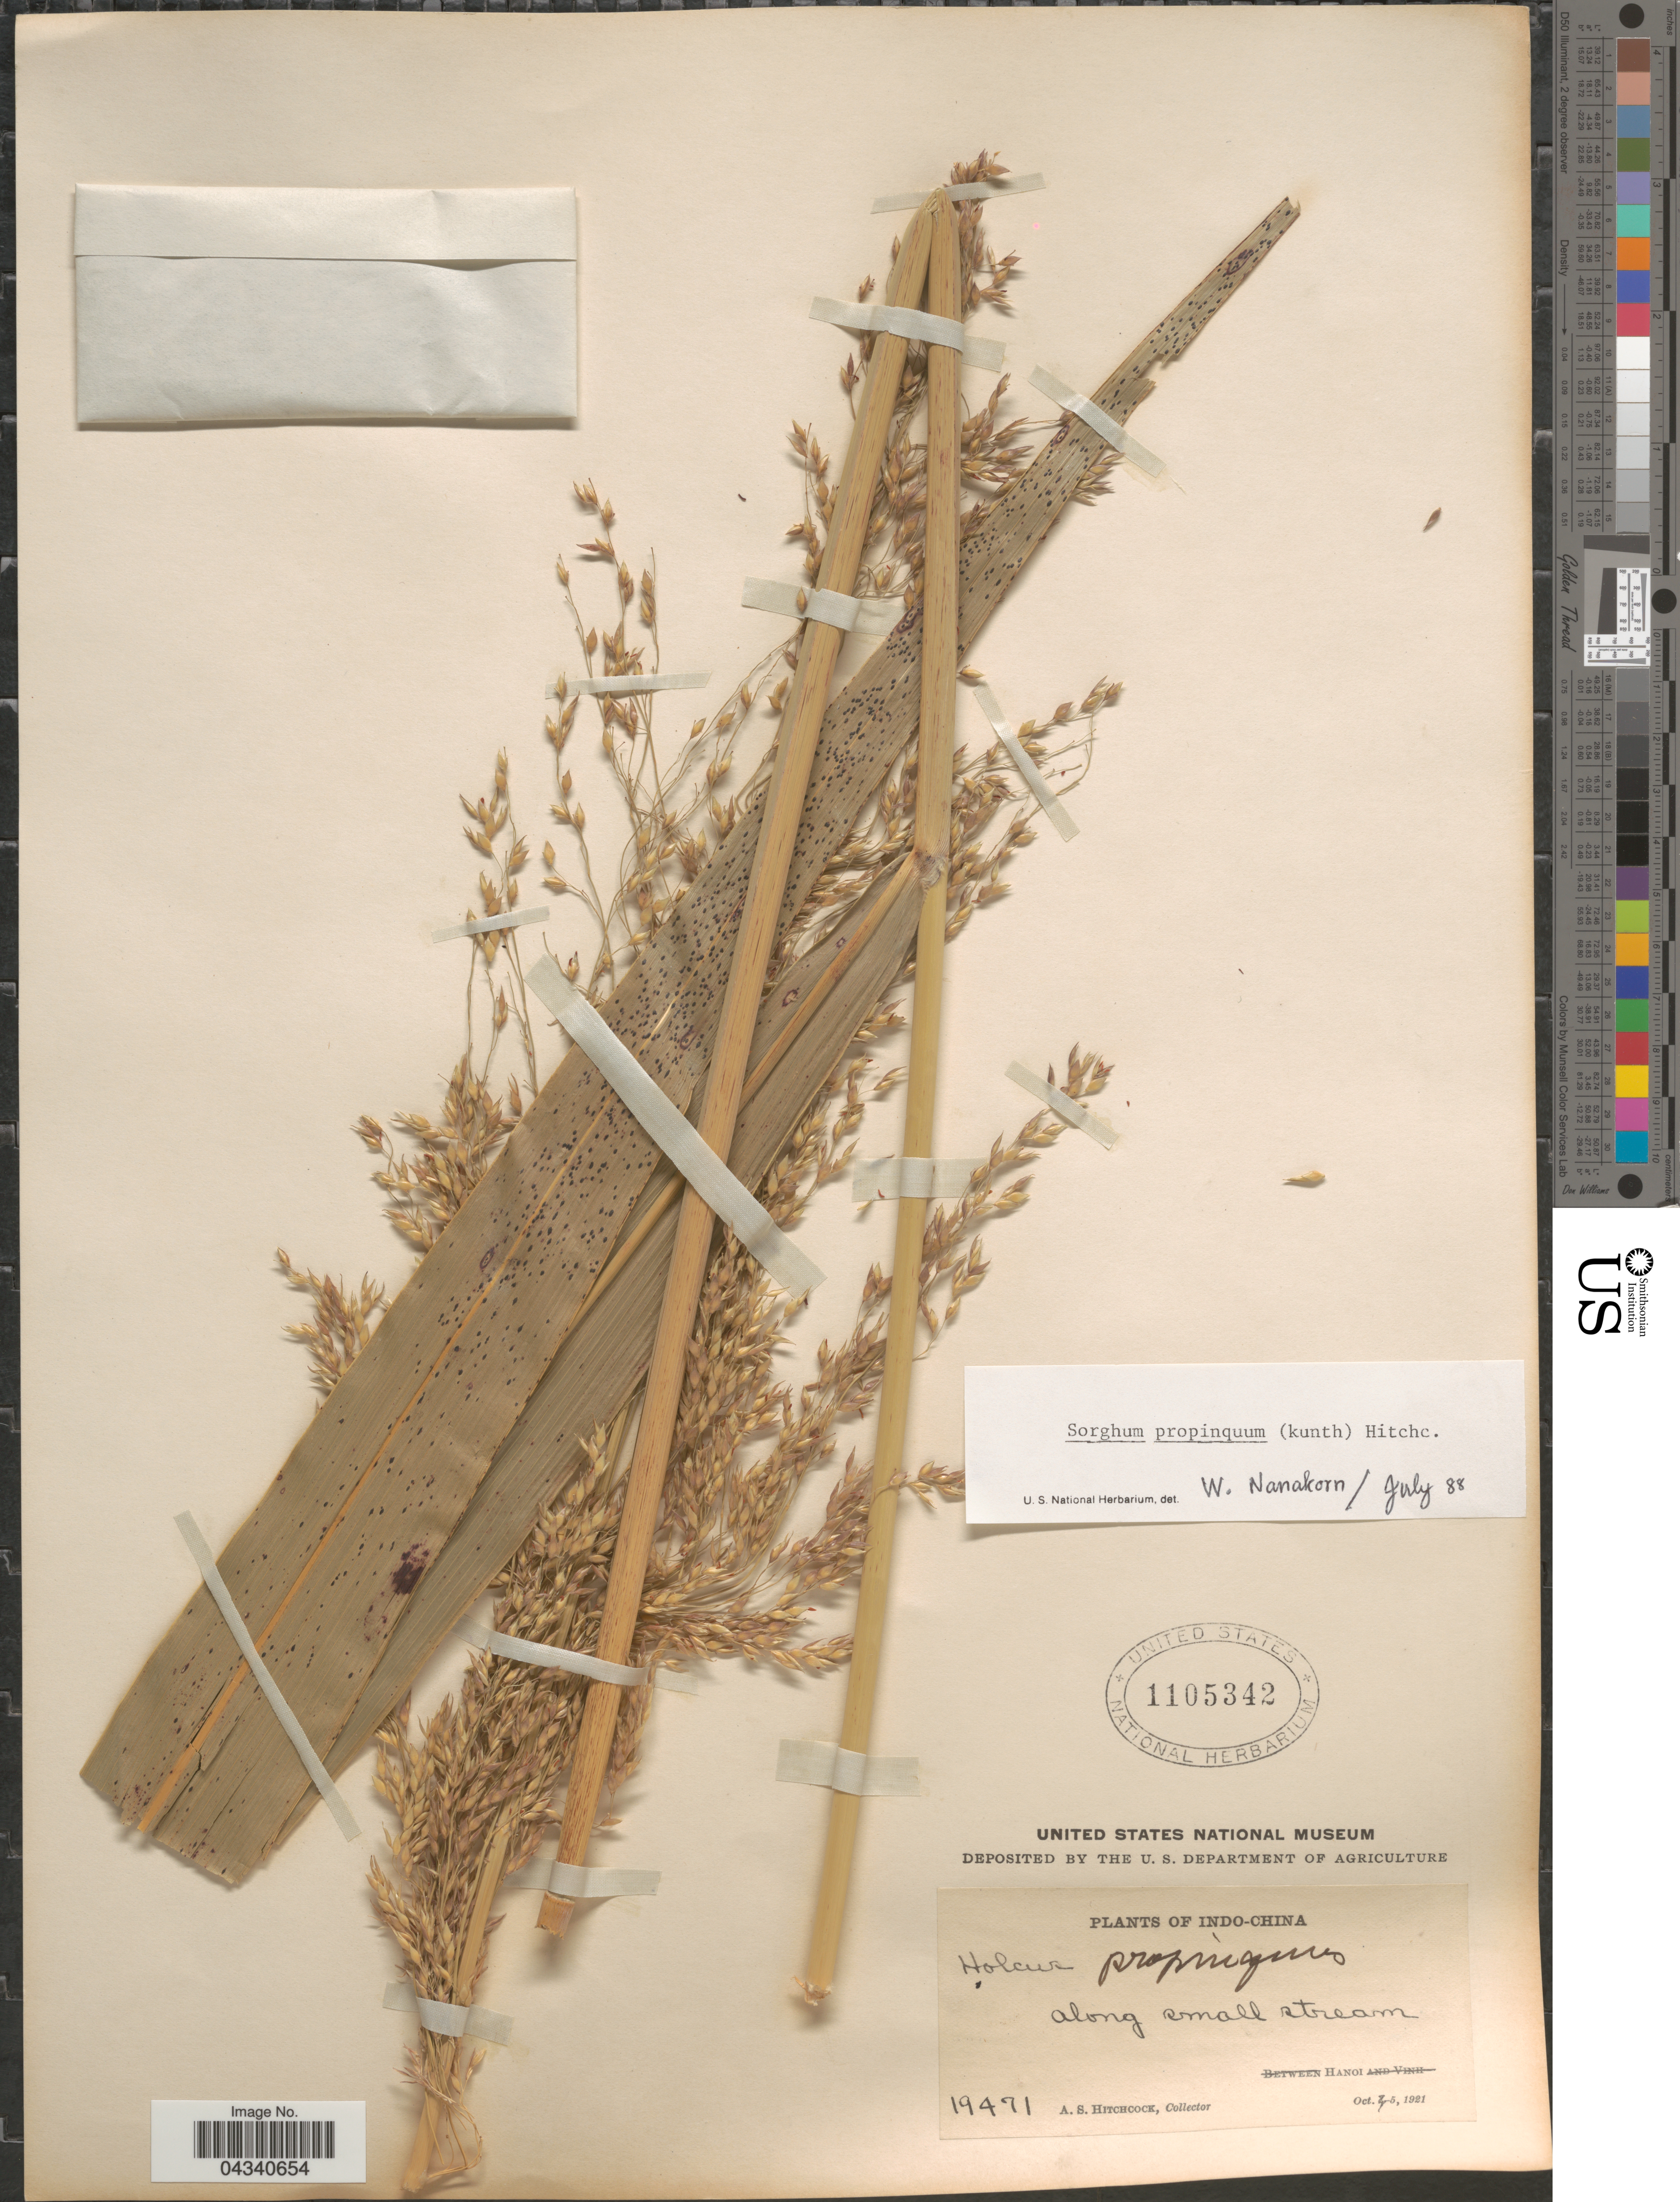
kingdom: Plantae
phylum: Tracheophyta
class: Liliopsida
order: Poales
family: Poaceae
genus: Sorghum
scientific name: Sorghum propinquum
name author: (Kunth) Hitchc.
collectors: A. S. Hitchcock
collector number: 19471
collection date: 1921-10-05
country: Vietnam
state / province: Ha Noi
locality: Hanoi.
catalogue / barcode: US 1105342